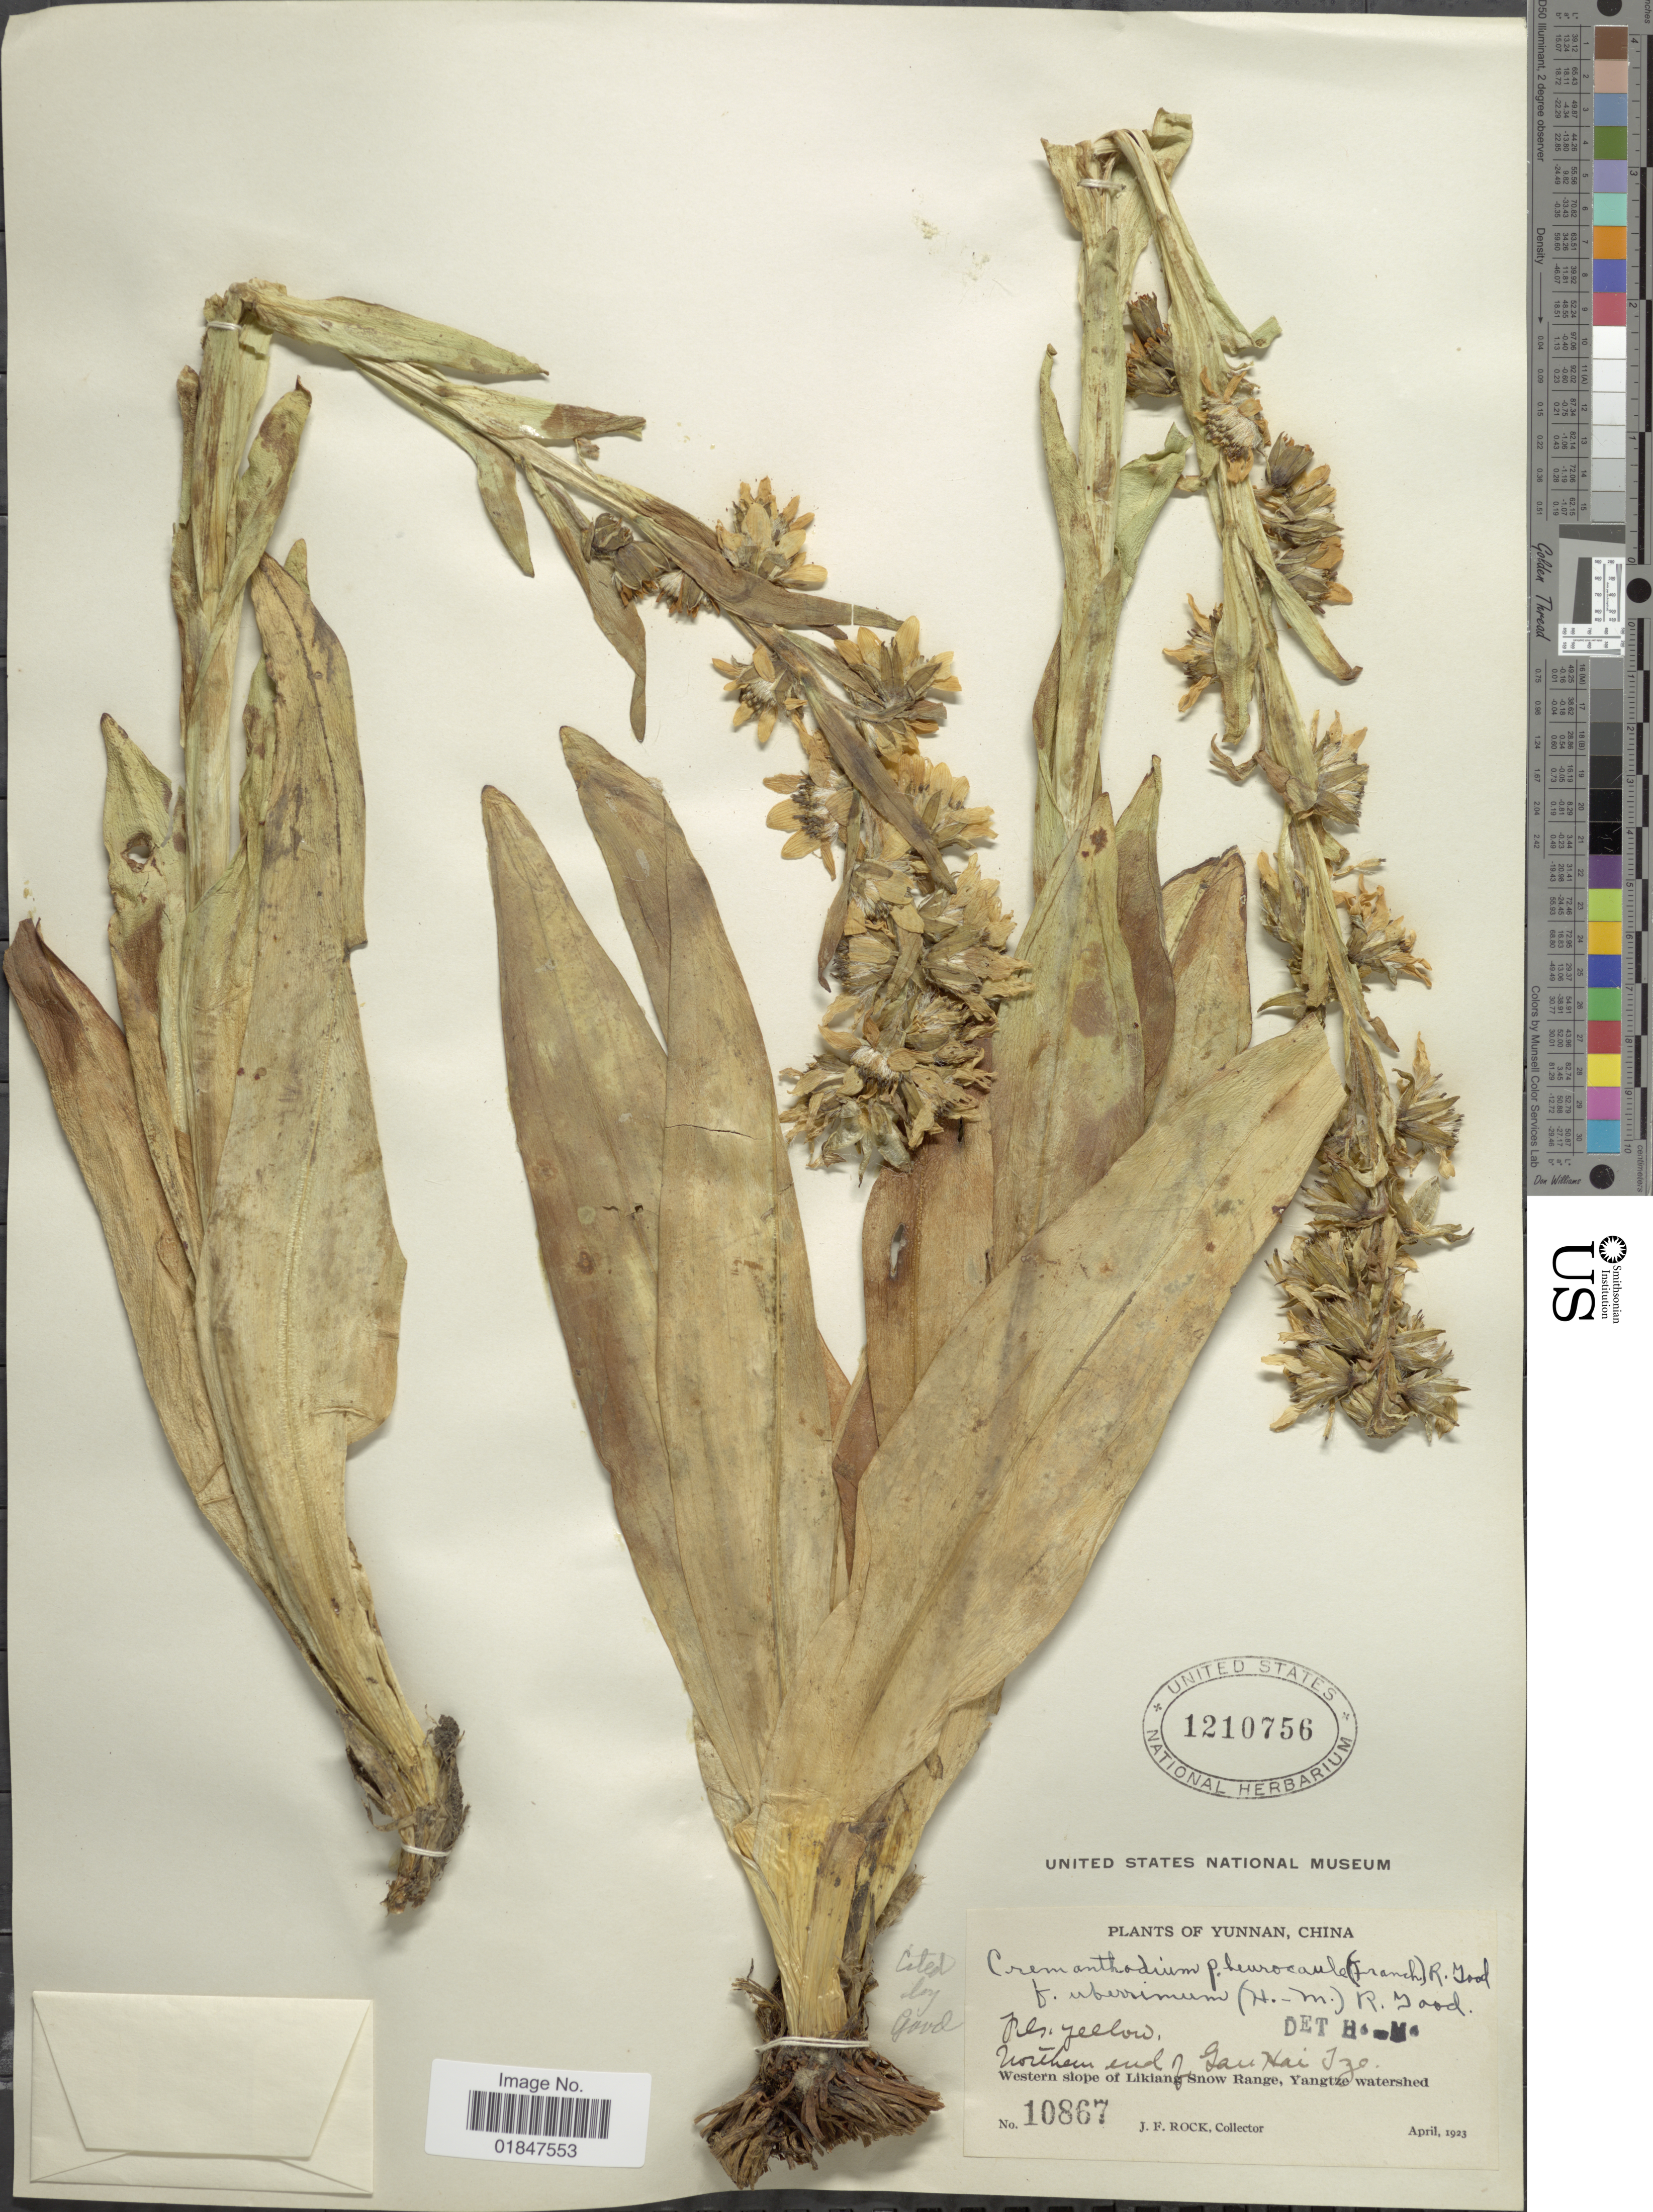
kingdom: Plantae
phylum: Tracheophyta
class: Magnoliopsida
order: Asterales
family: Asteraceae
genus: Ligularia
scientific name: Ligularia pleurocaulis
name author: (Franch.) Hand.-Mazz.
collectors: J. Rock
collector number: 10867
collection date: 1923-04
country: China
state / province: Yunnan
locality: Northern end of Gau Hai Tze, Western slope of Likiang Snow Range, Yangtze watershed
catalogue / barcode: US 1210756